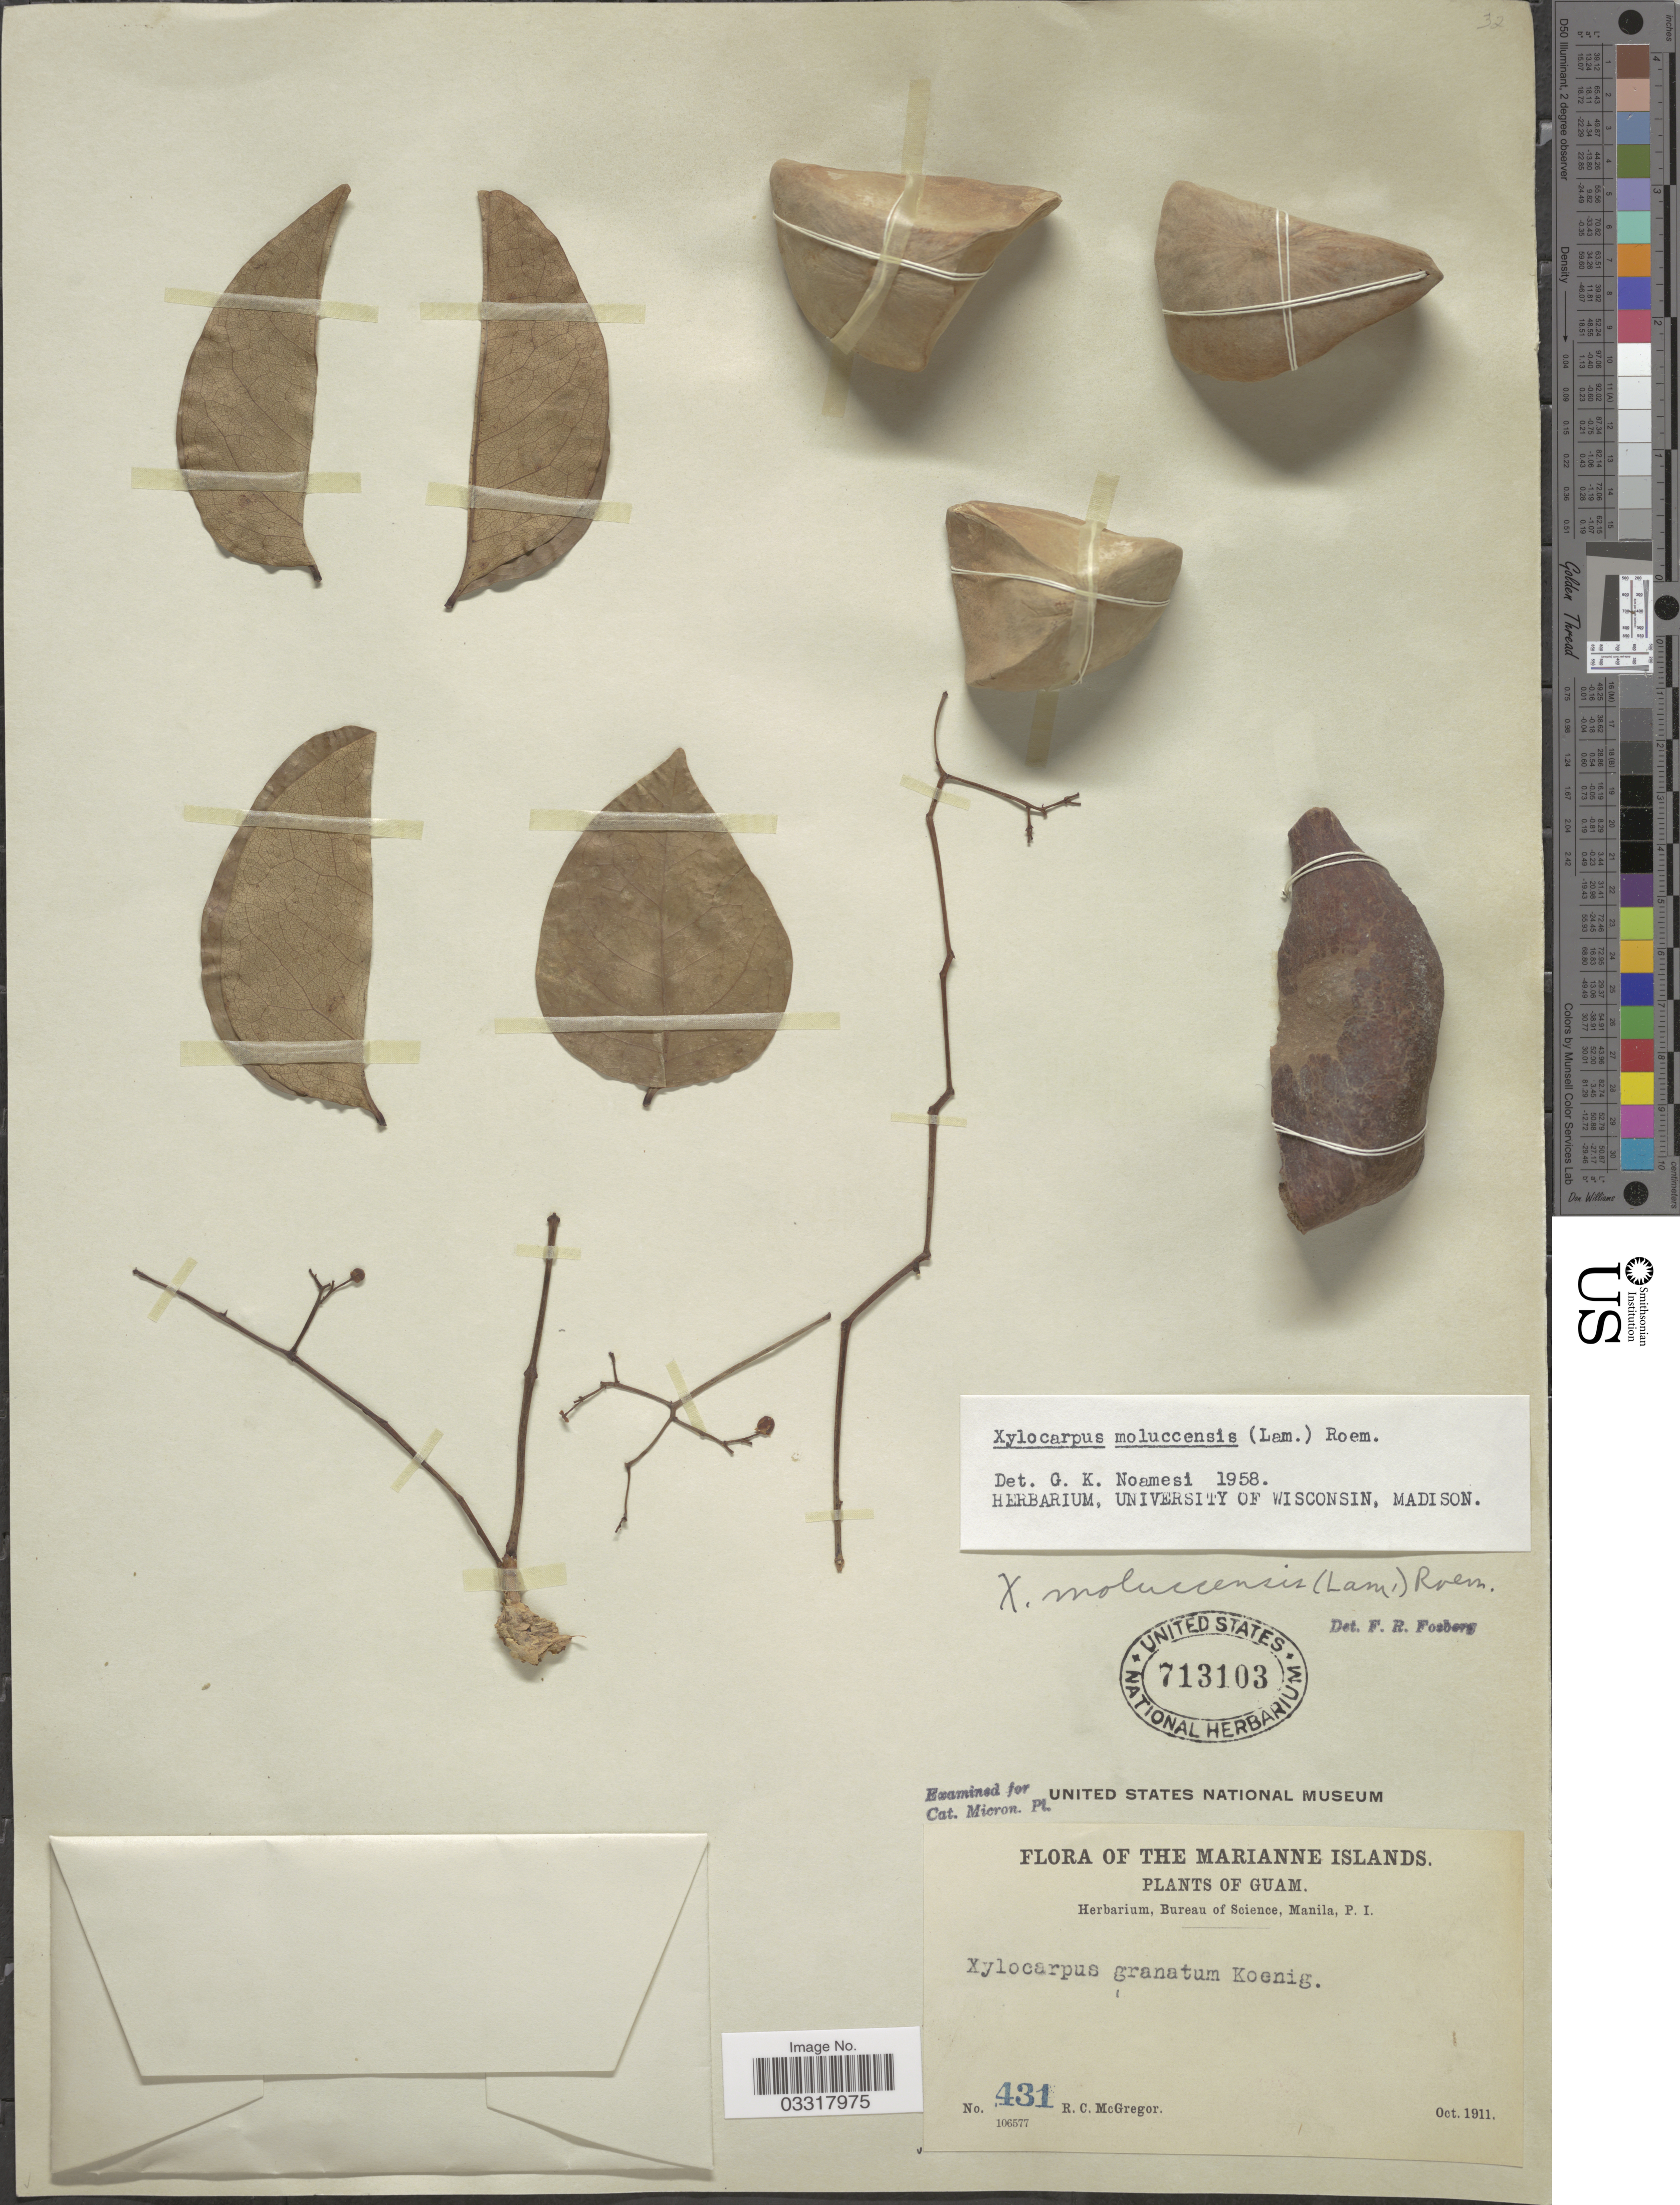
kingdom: Plantae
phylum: Tracheophyta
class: Magnoliopsida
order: Sapindales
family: Meliaceae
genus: Xylocarpus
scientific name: Xylocarpus moluccensis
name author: (Lam.) M. Roem.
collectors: R. C. McGregor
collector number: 431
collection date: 1911-10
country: Guam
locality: Marianne Islands.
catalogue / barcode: US 713103